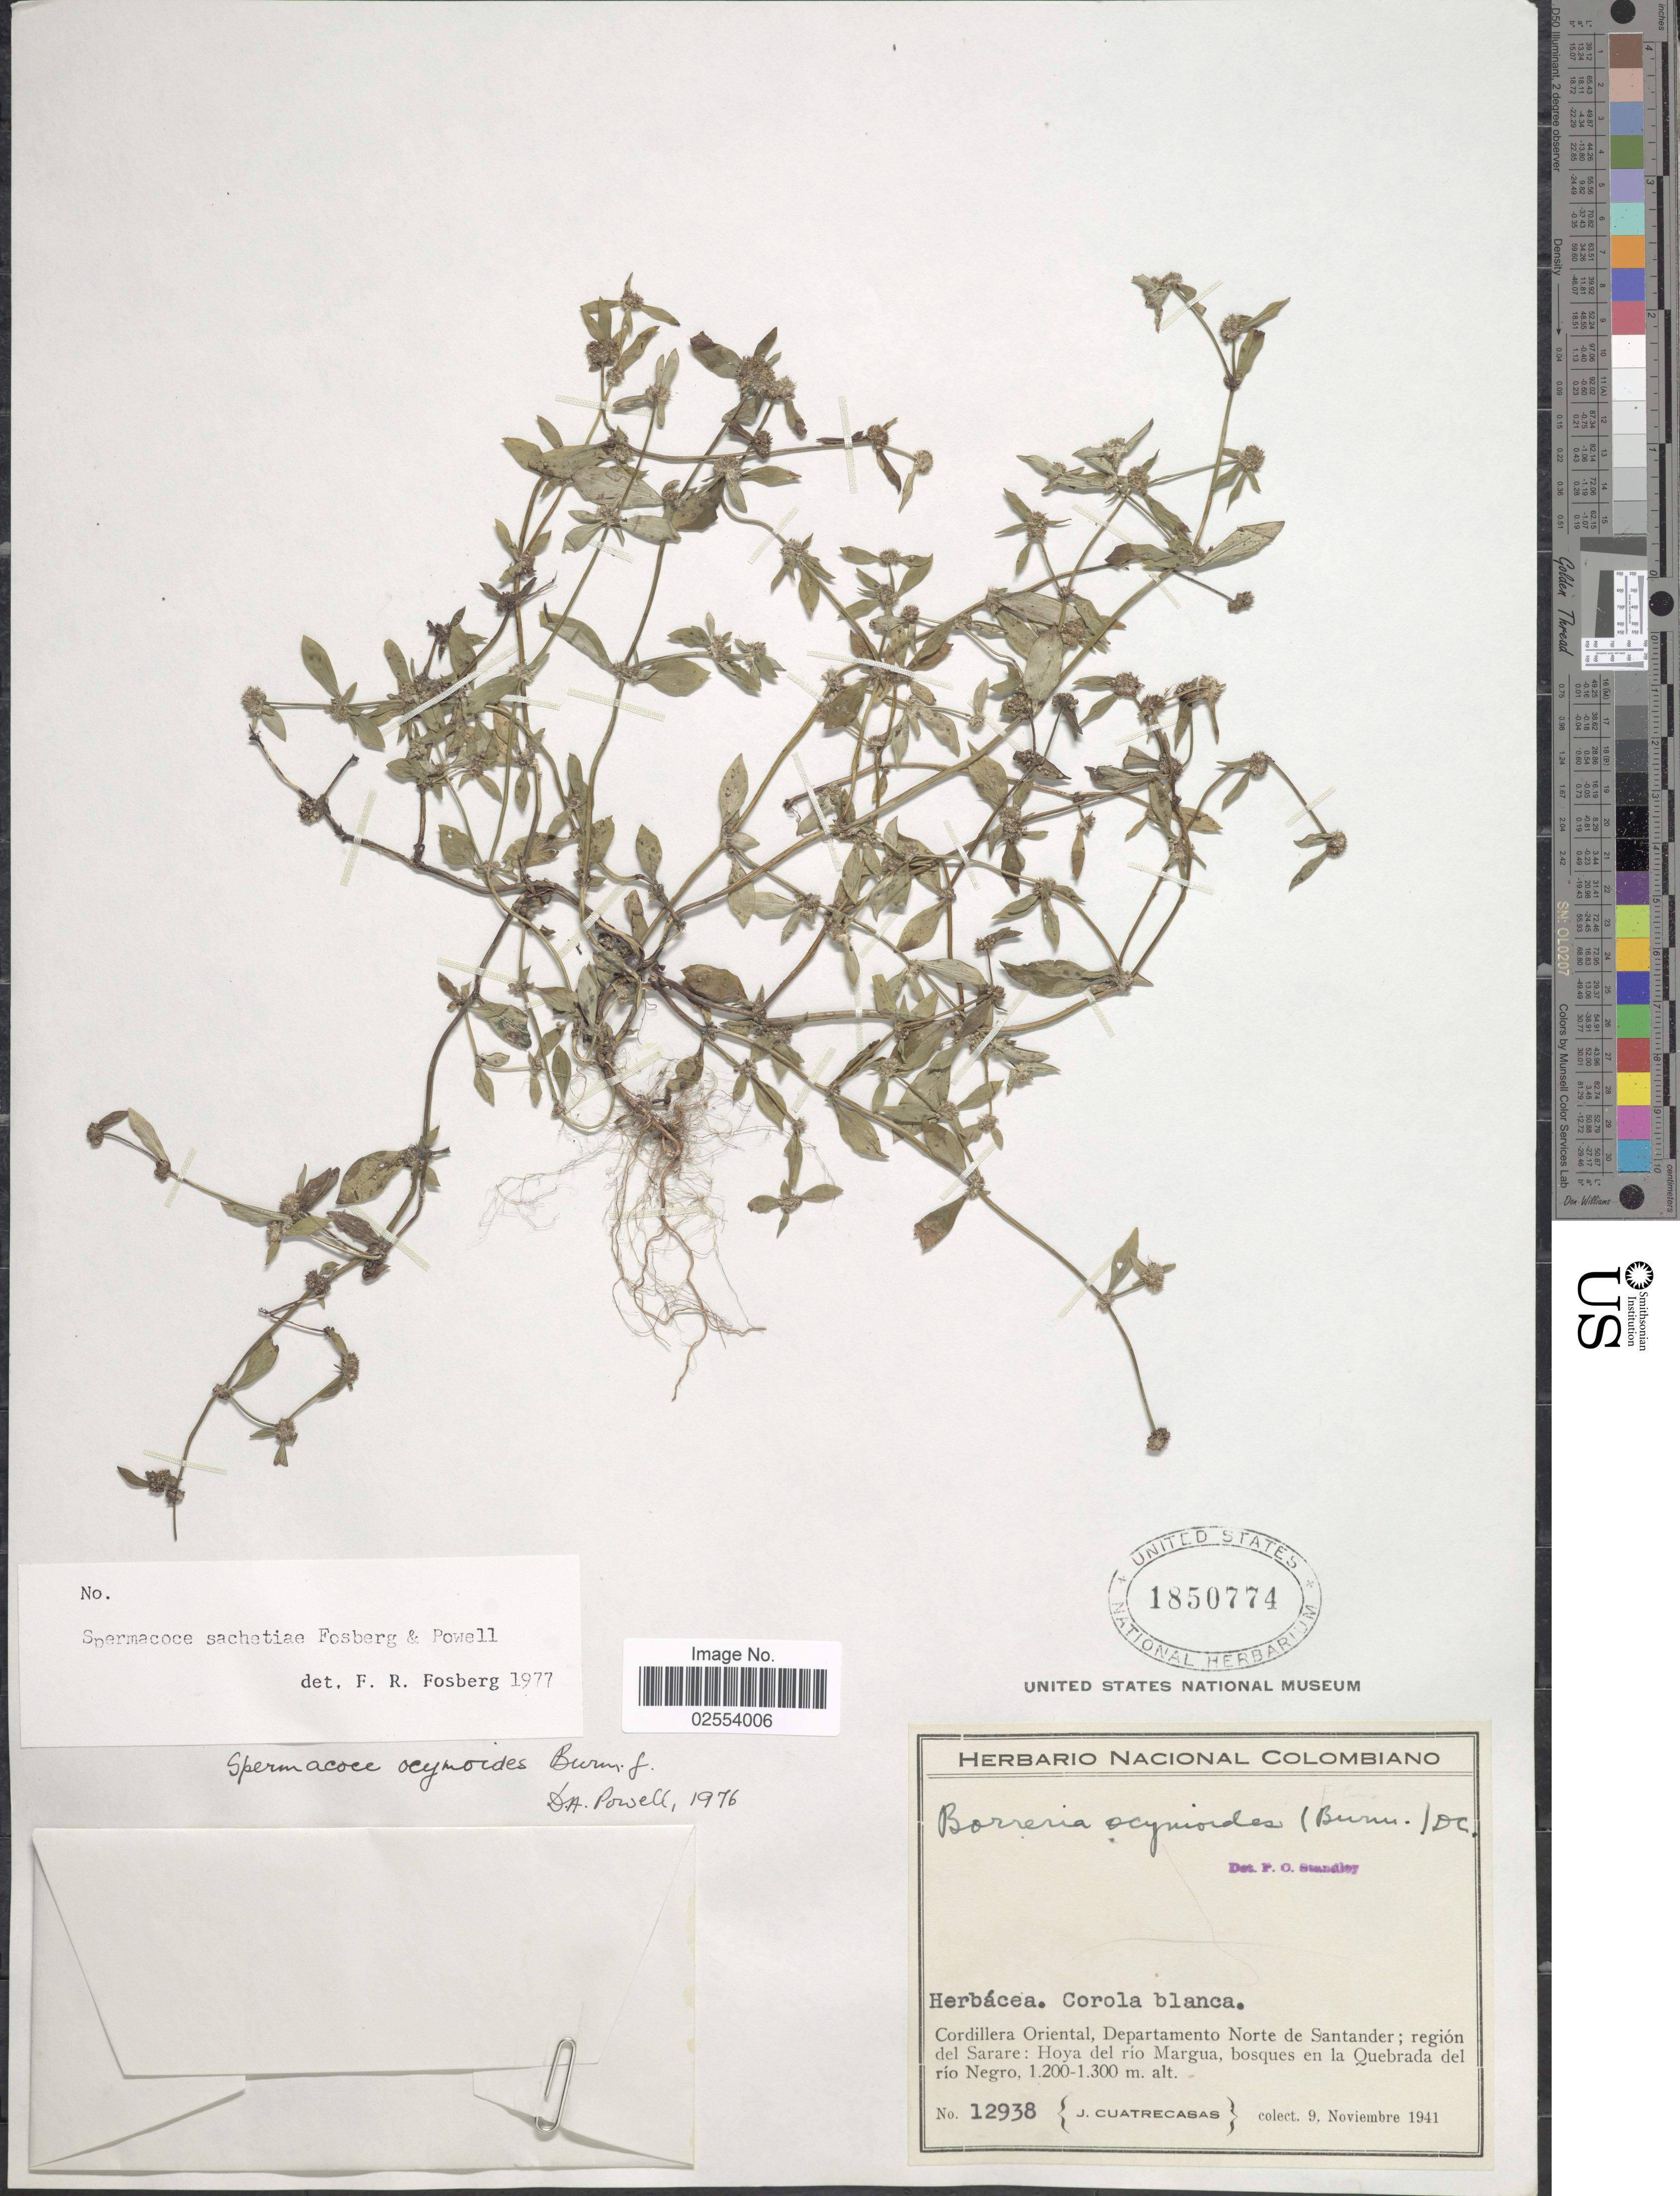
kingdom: Plantae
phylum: Tracheophyta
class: Magnoliopsida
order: Gentianales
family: Rubiaceae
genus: Spermacoce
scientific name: Spermacoce mauritiana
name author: Gideon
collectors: J. Cuatrecasas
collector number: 12938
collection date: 1941-11-09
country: Colombia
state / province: Norte de Santander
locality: Region del Sarare: Hoya del rio Margua, bosque en la Quebrada del rio Negro.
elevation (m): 1200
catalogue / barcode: US 1850774